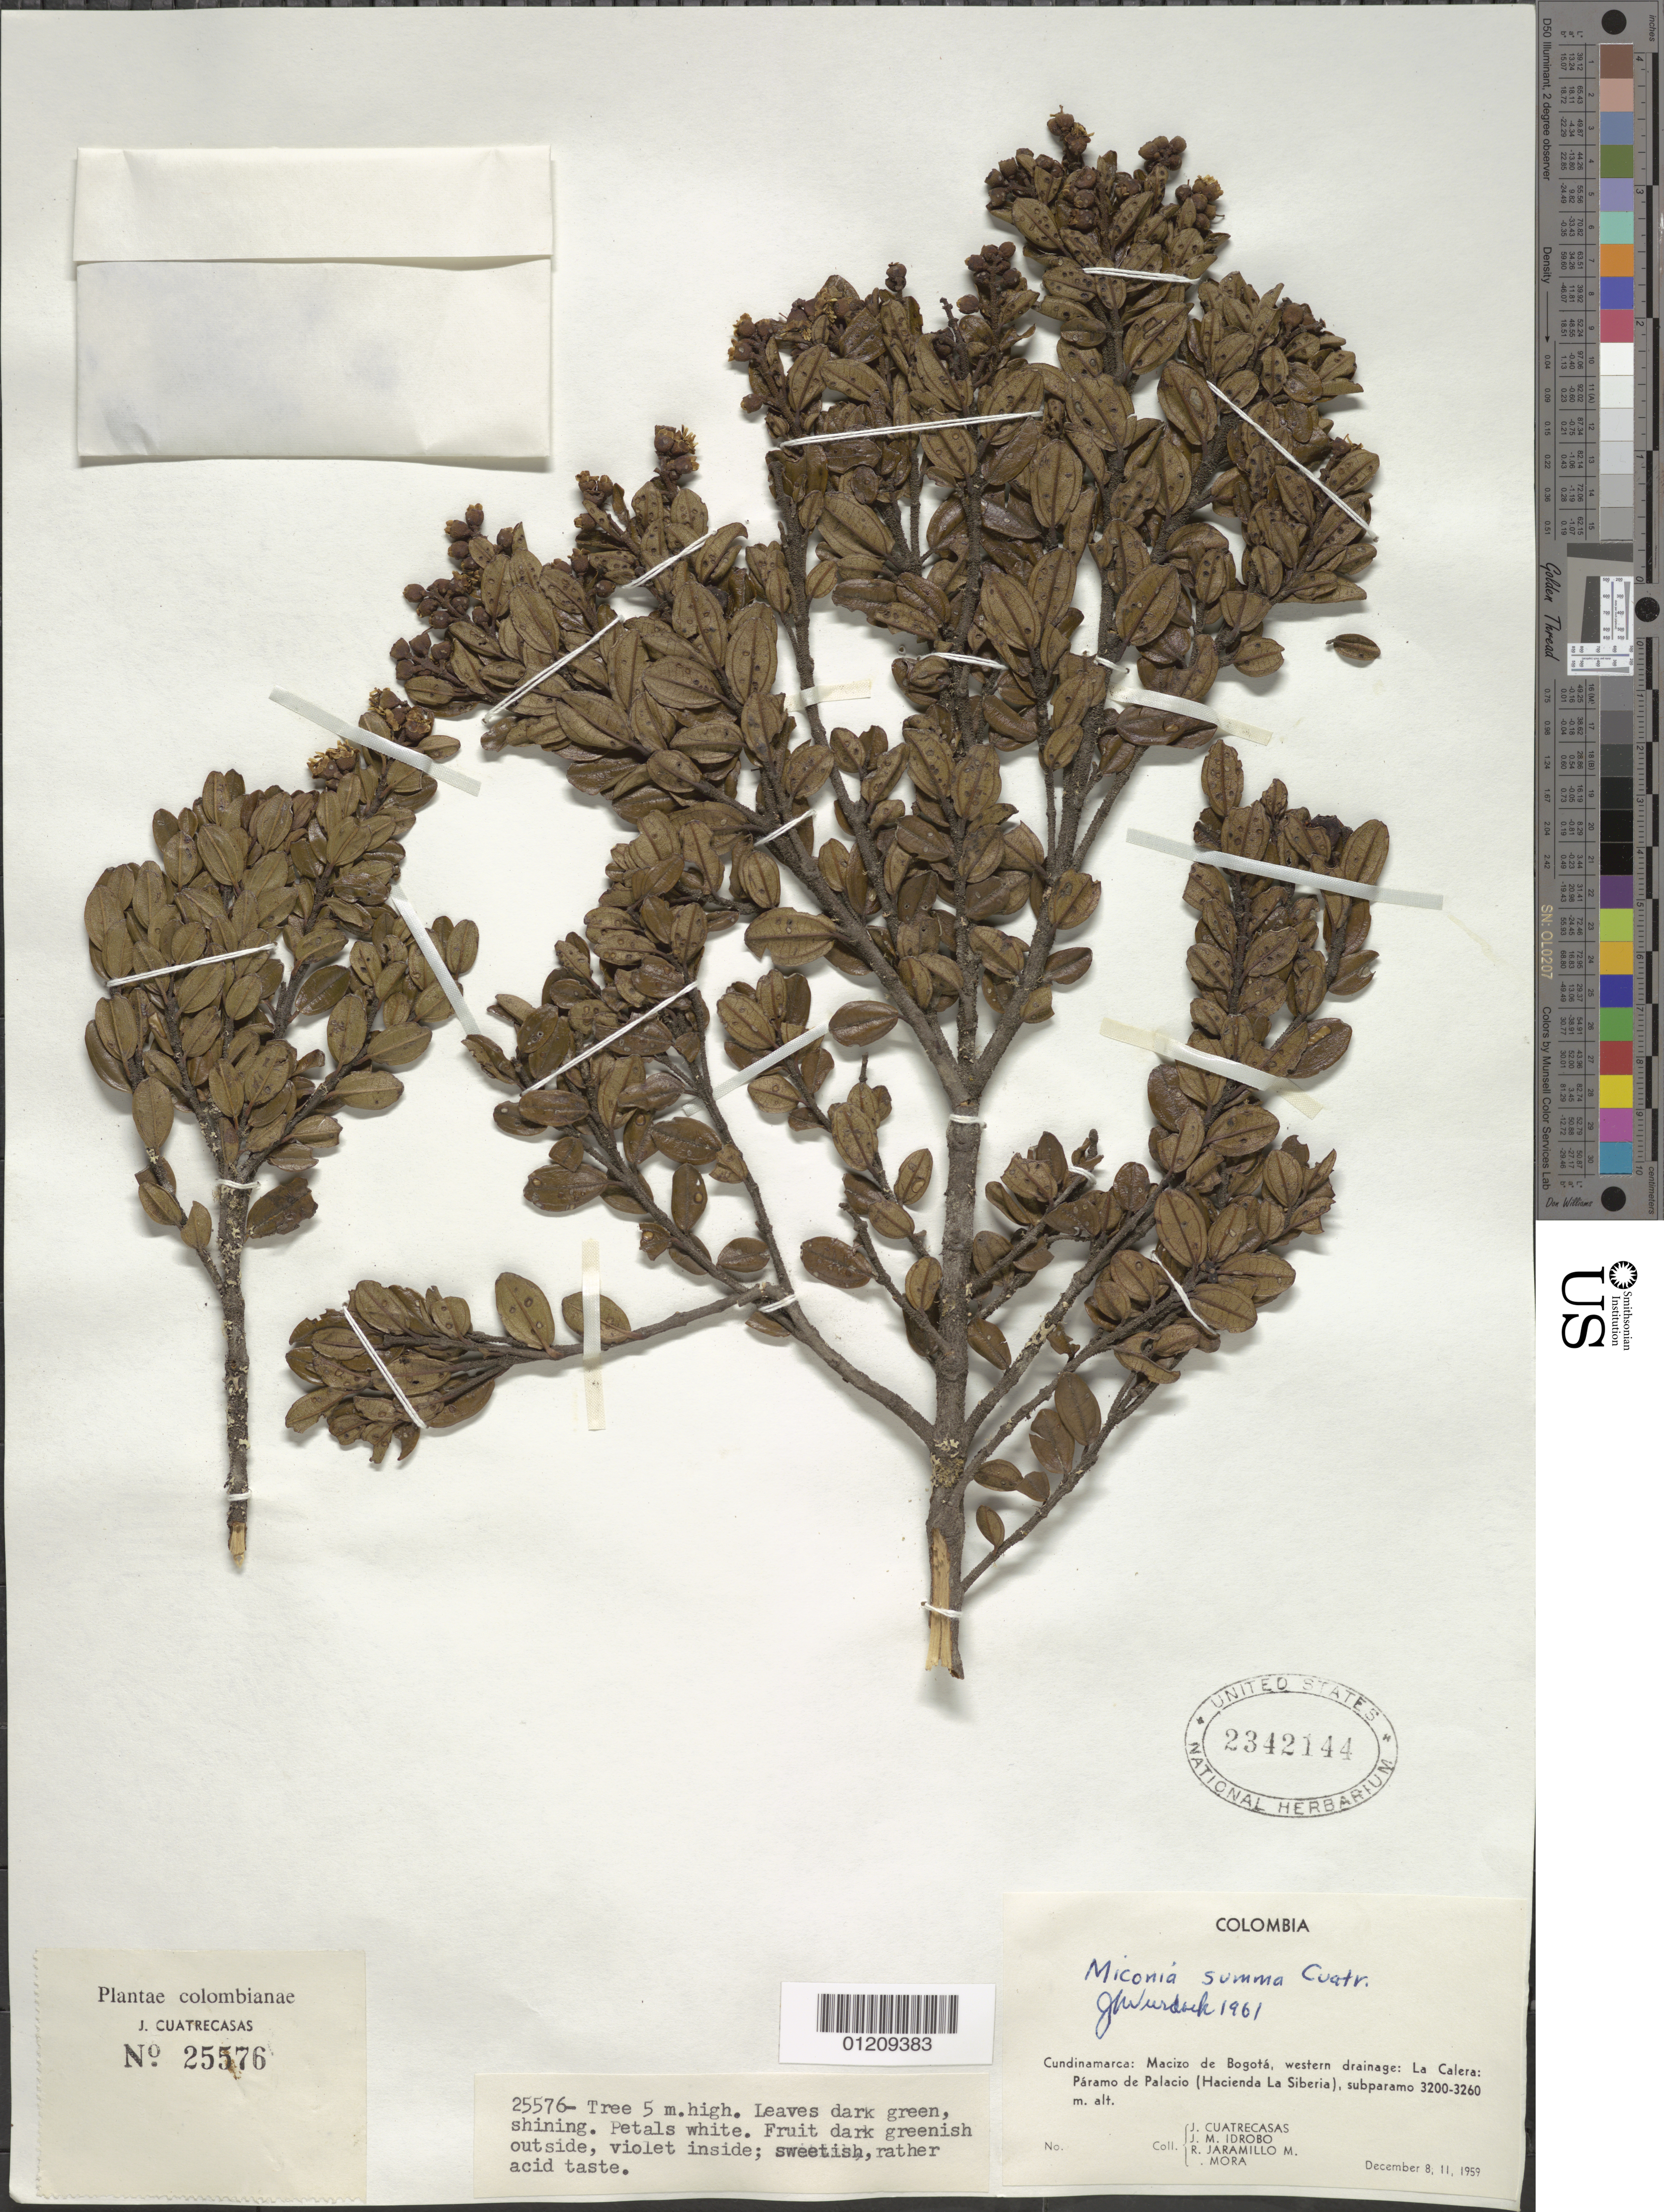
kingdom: Plantae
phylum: Tracheophyta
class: Magnoliopsida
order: Myrtales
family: Melastomataceae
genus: Miconia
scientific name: Miconia summa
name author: Cuatrec.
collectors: J. Cuatrecasas, J. M. Idrobo, R. Jaramillo M. & L. Mora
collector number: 25576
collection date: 1959-12-08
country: Colombia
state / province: Cundinamarca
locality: Macizo de Bogotá: western drainage: La Calera: Páramo de Palacio (Hacienda La Siberia), subparamo.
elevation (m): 3200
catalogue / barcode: US 2342144